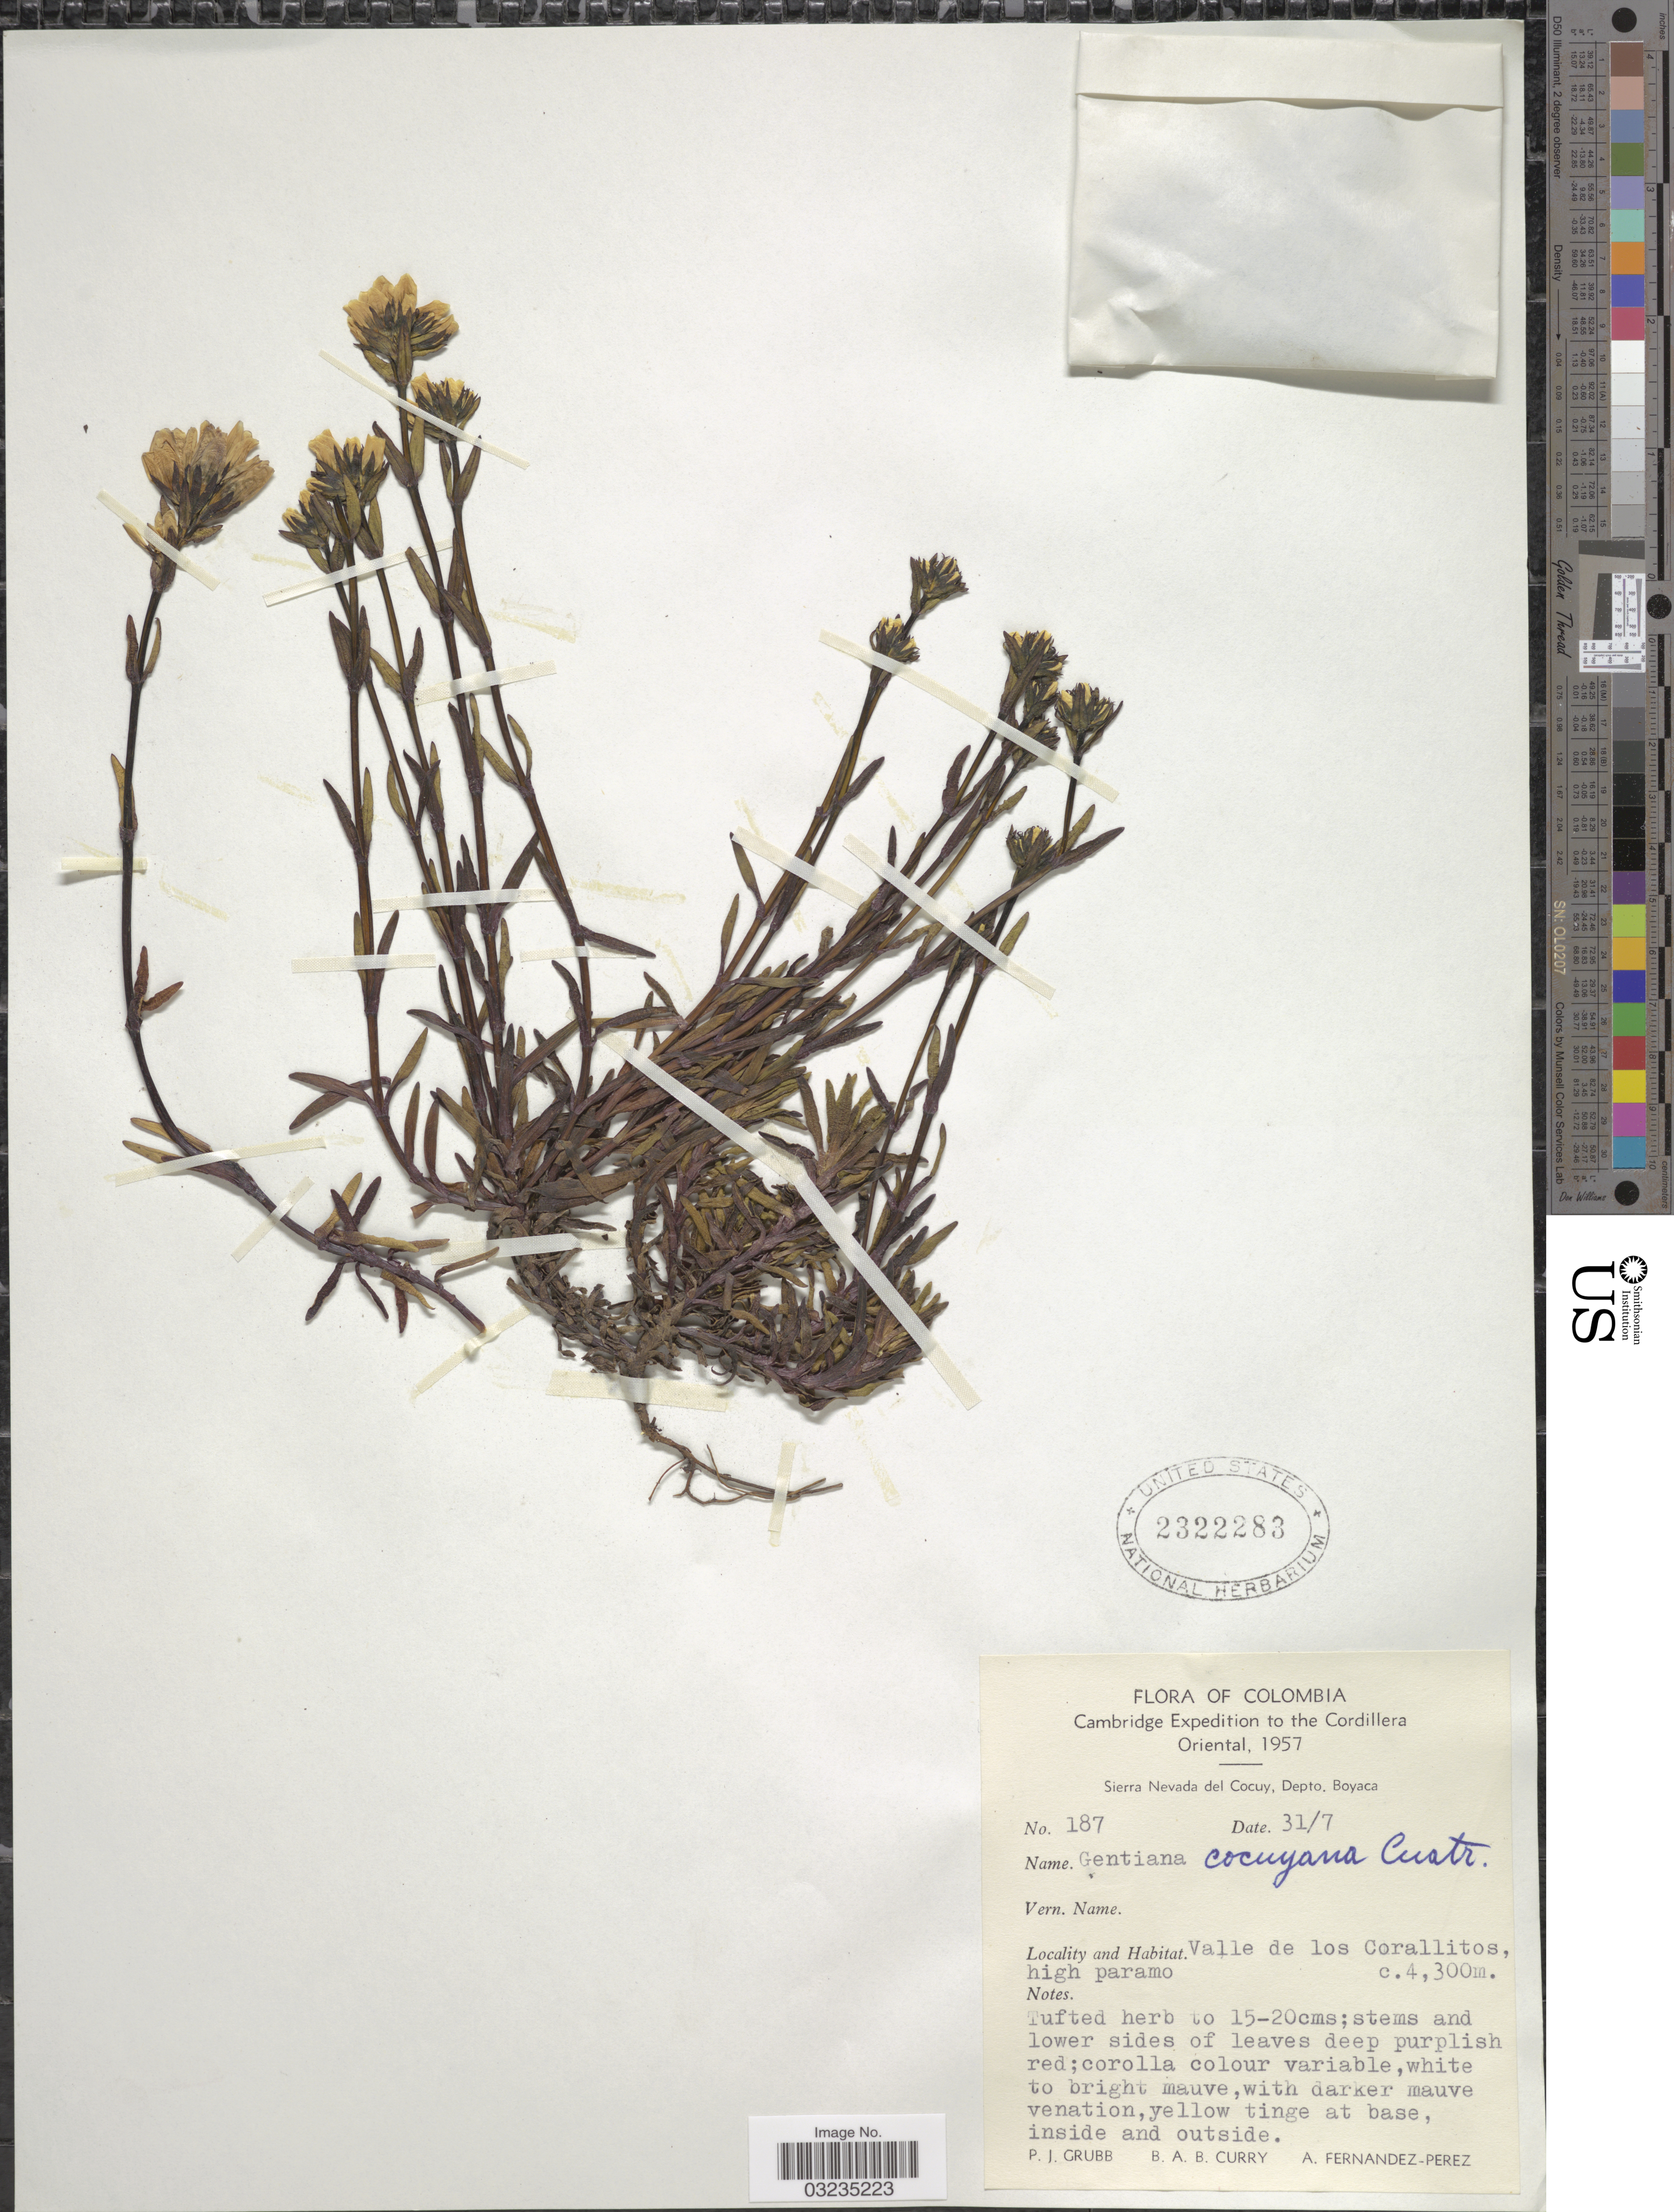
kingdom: Plantae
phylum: Tracheophyta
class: Magnoliopsida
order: Gentianales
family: Gentianaceae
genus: Gentiana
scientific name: Gentiana cocuyana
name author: Cuatrec.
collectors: P. J. Grubb, B. A. B. Curry & A. Fernández-Pérez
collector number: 187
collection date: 1957-07-31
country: Colombia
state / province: Boyacá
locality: The Cordillera Oriental. Sierra Nevada del Cocuy, Depto. Boyaca. Valle de los Corallitos, high paramo.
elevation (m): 4300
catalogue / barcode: US 2322283